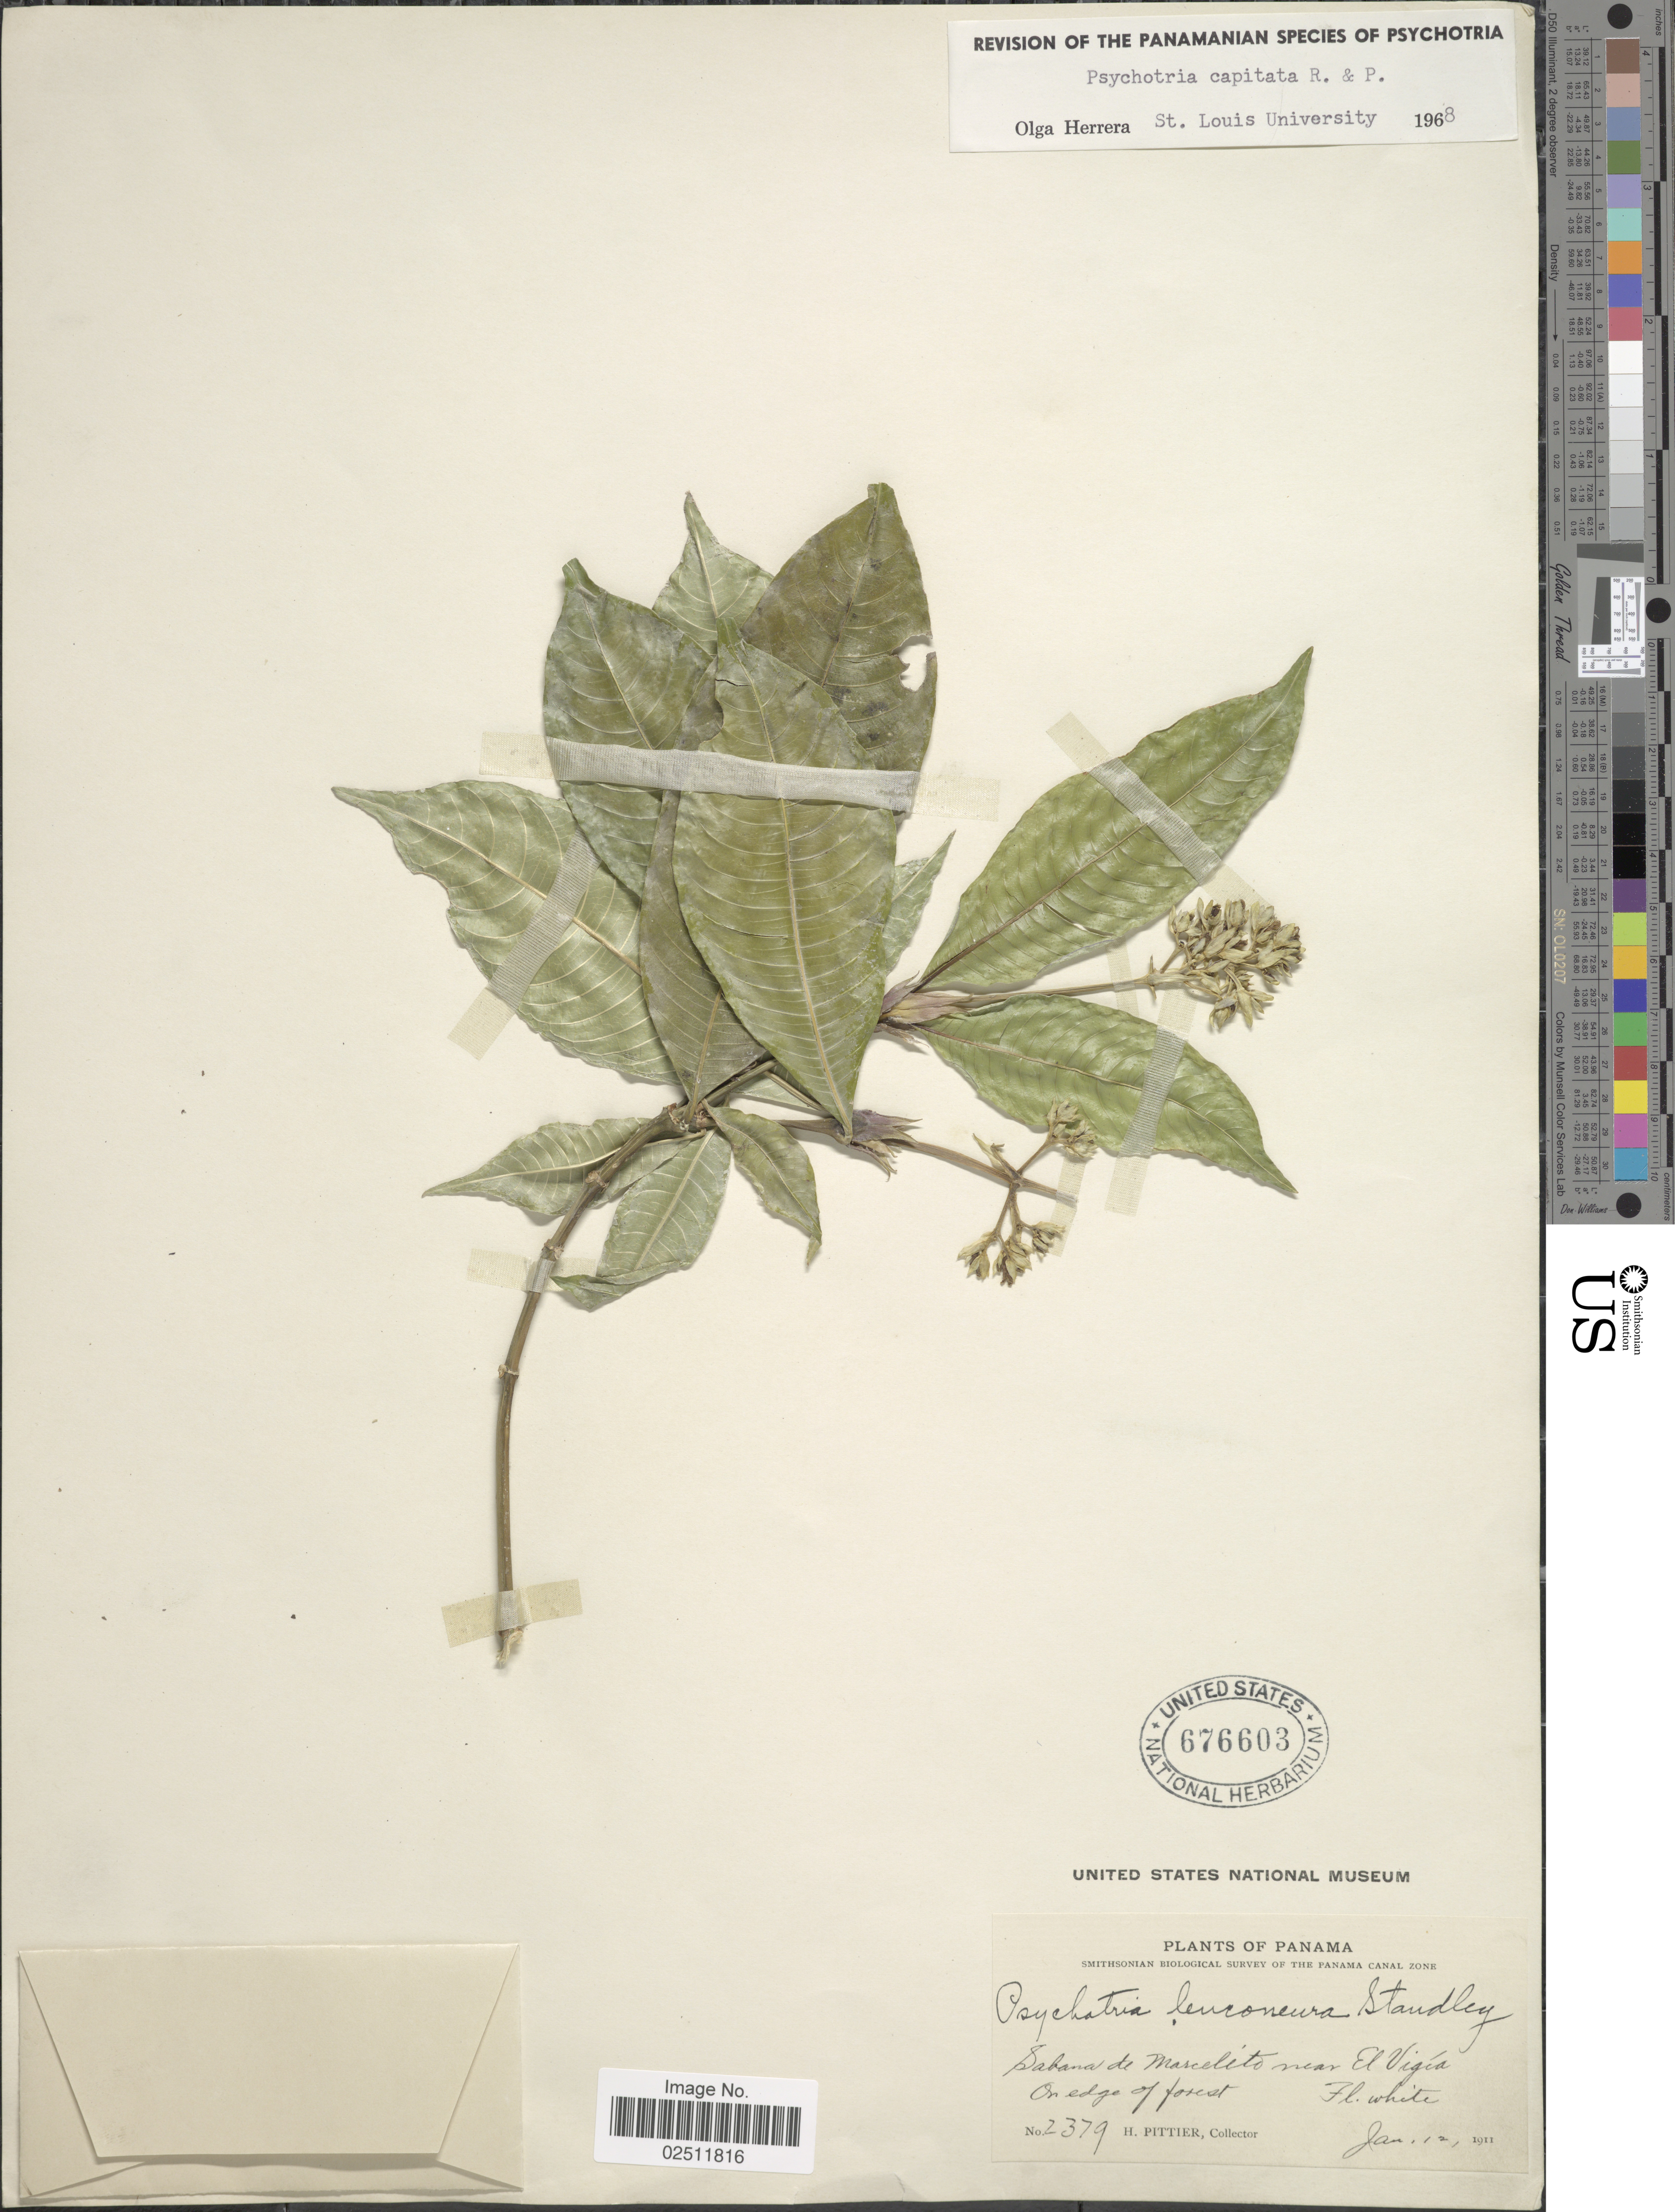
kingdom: Plantae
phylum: Tracheophyta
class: Magnoliopsida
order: Gentianales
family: Rubiaceae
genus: Psychotria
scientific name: Psychotria capitata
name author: Ruiz & Pav.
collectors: H. F. Pittier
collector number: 2379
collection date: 1911-01-12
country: Panama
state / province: Colón / Panamá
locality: Canal Zone. Sabana de Marcelito near El Vigia. On edge of forest.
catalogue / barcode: US 676603